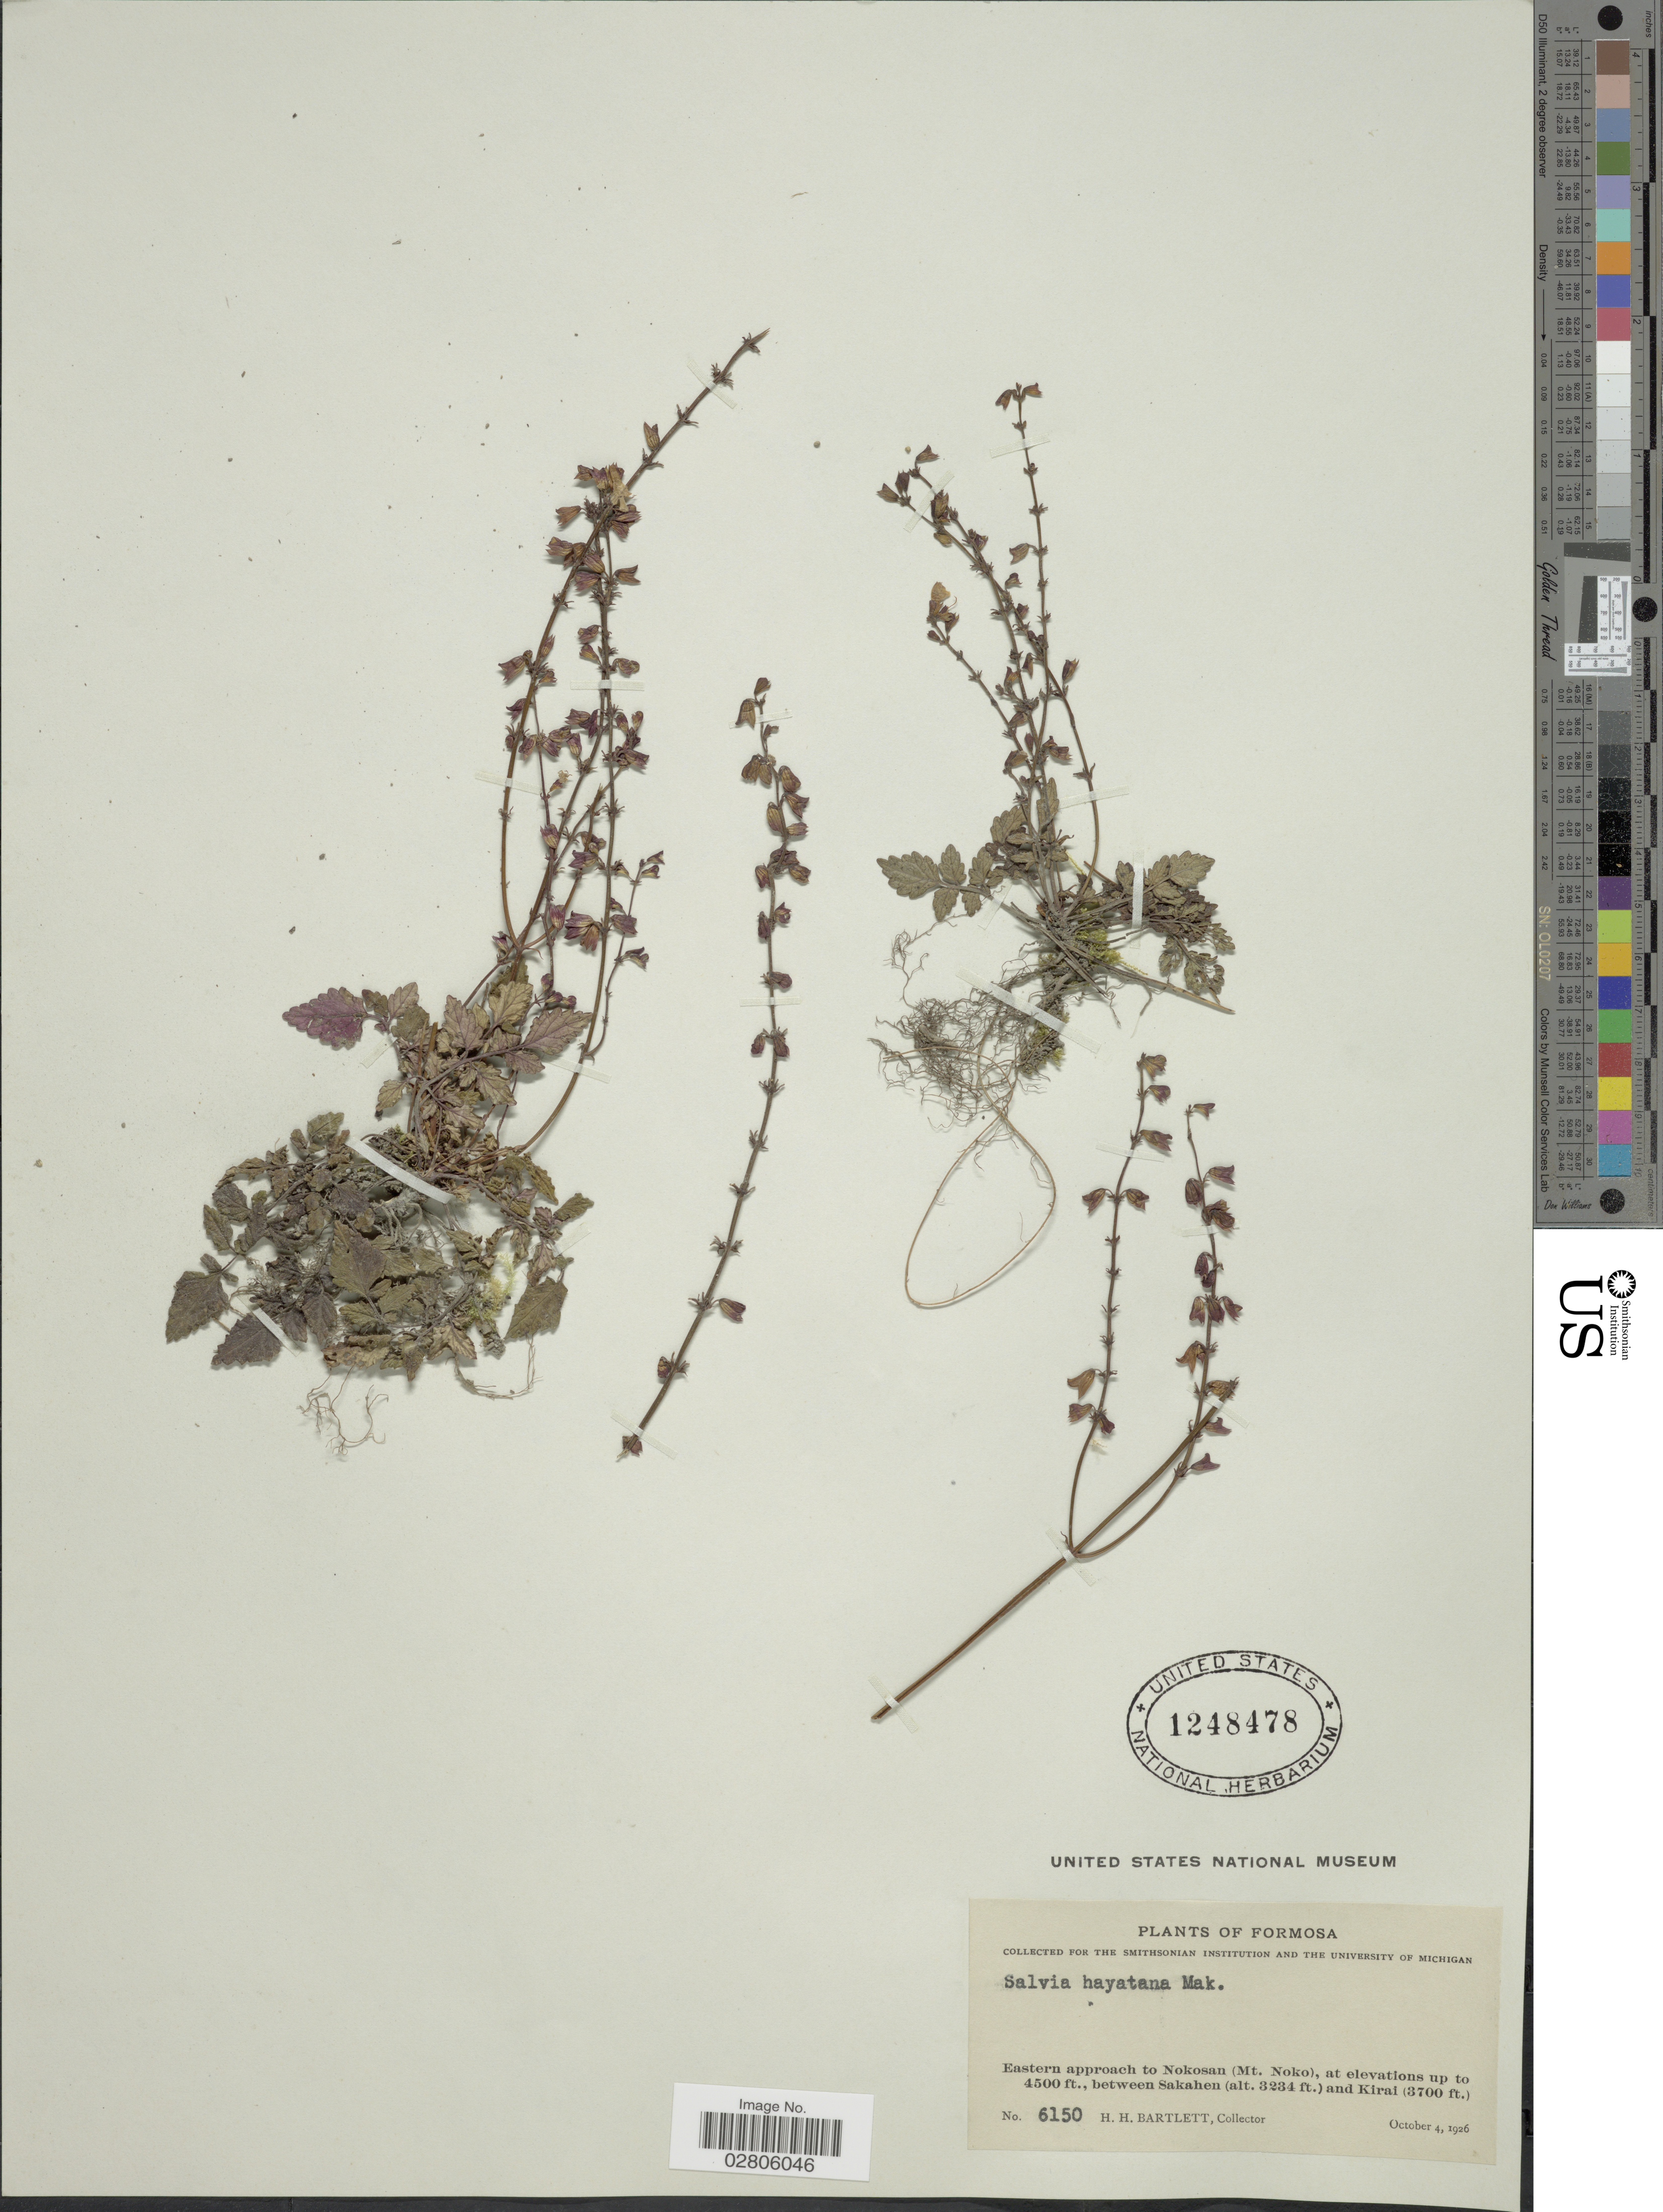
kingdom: Plantae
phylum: Tracheophyta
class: Magnoliopsida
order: Lamiales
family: Lamiaceae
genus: Salvia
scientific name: Salvia hayatana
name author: Makino ex Hayata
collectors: H. H. Bartlett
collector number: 6150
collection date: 1926-10-04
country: Taiwan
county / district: Hualien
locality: Formosa, Eastern approach to Nokosan (Mt. Noko), between Sakahen and Kirai.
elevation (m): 986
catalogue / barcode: US 1248478